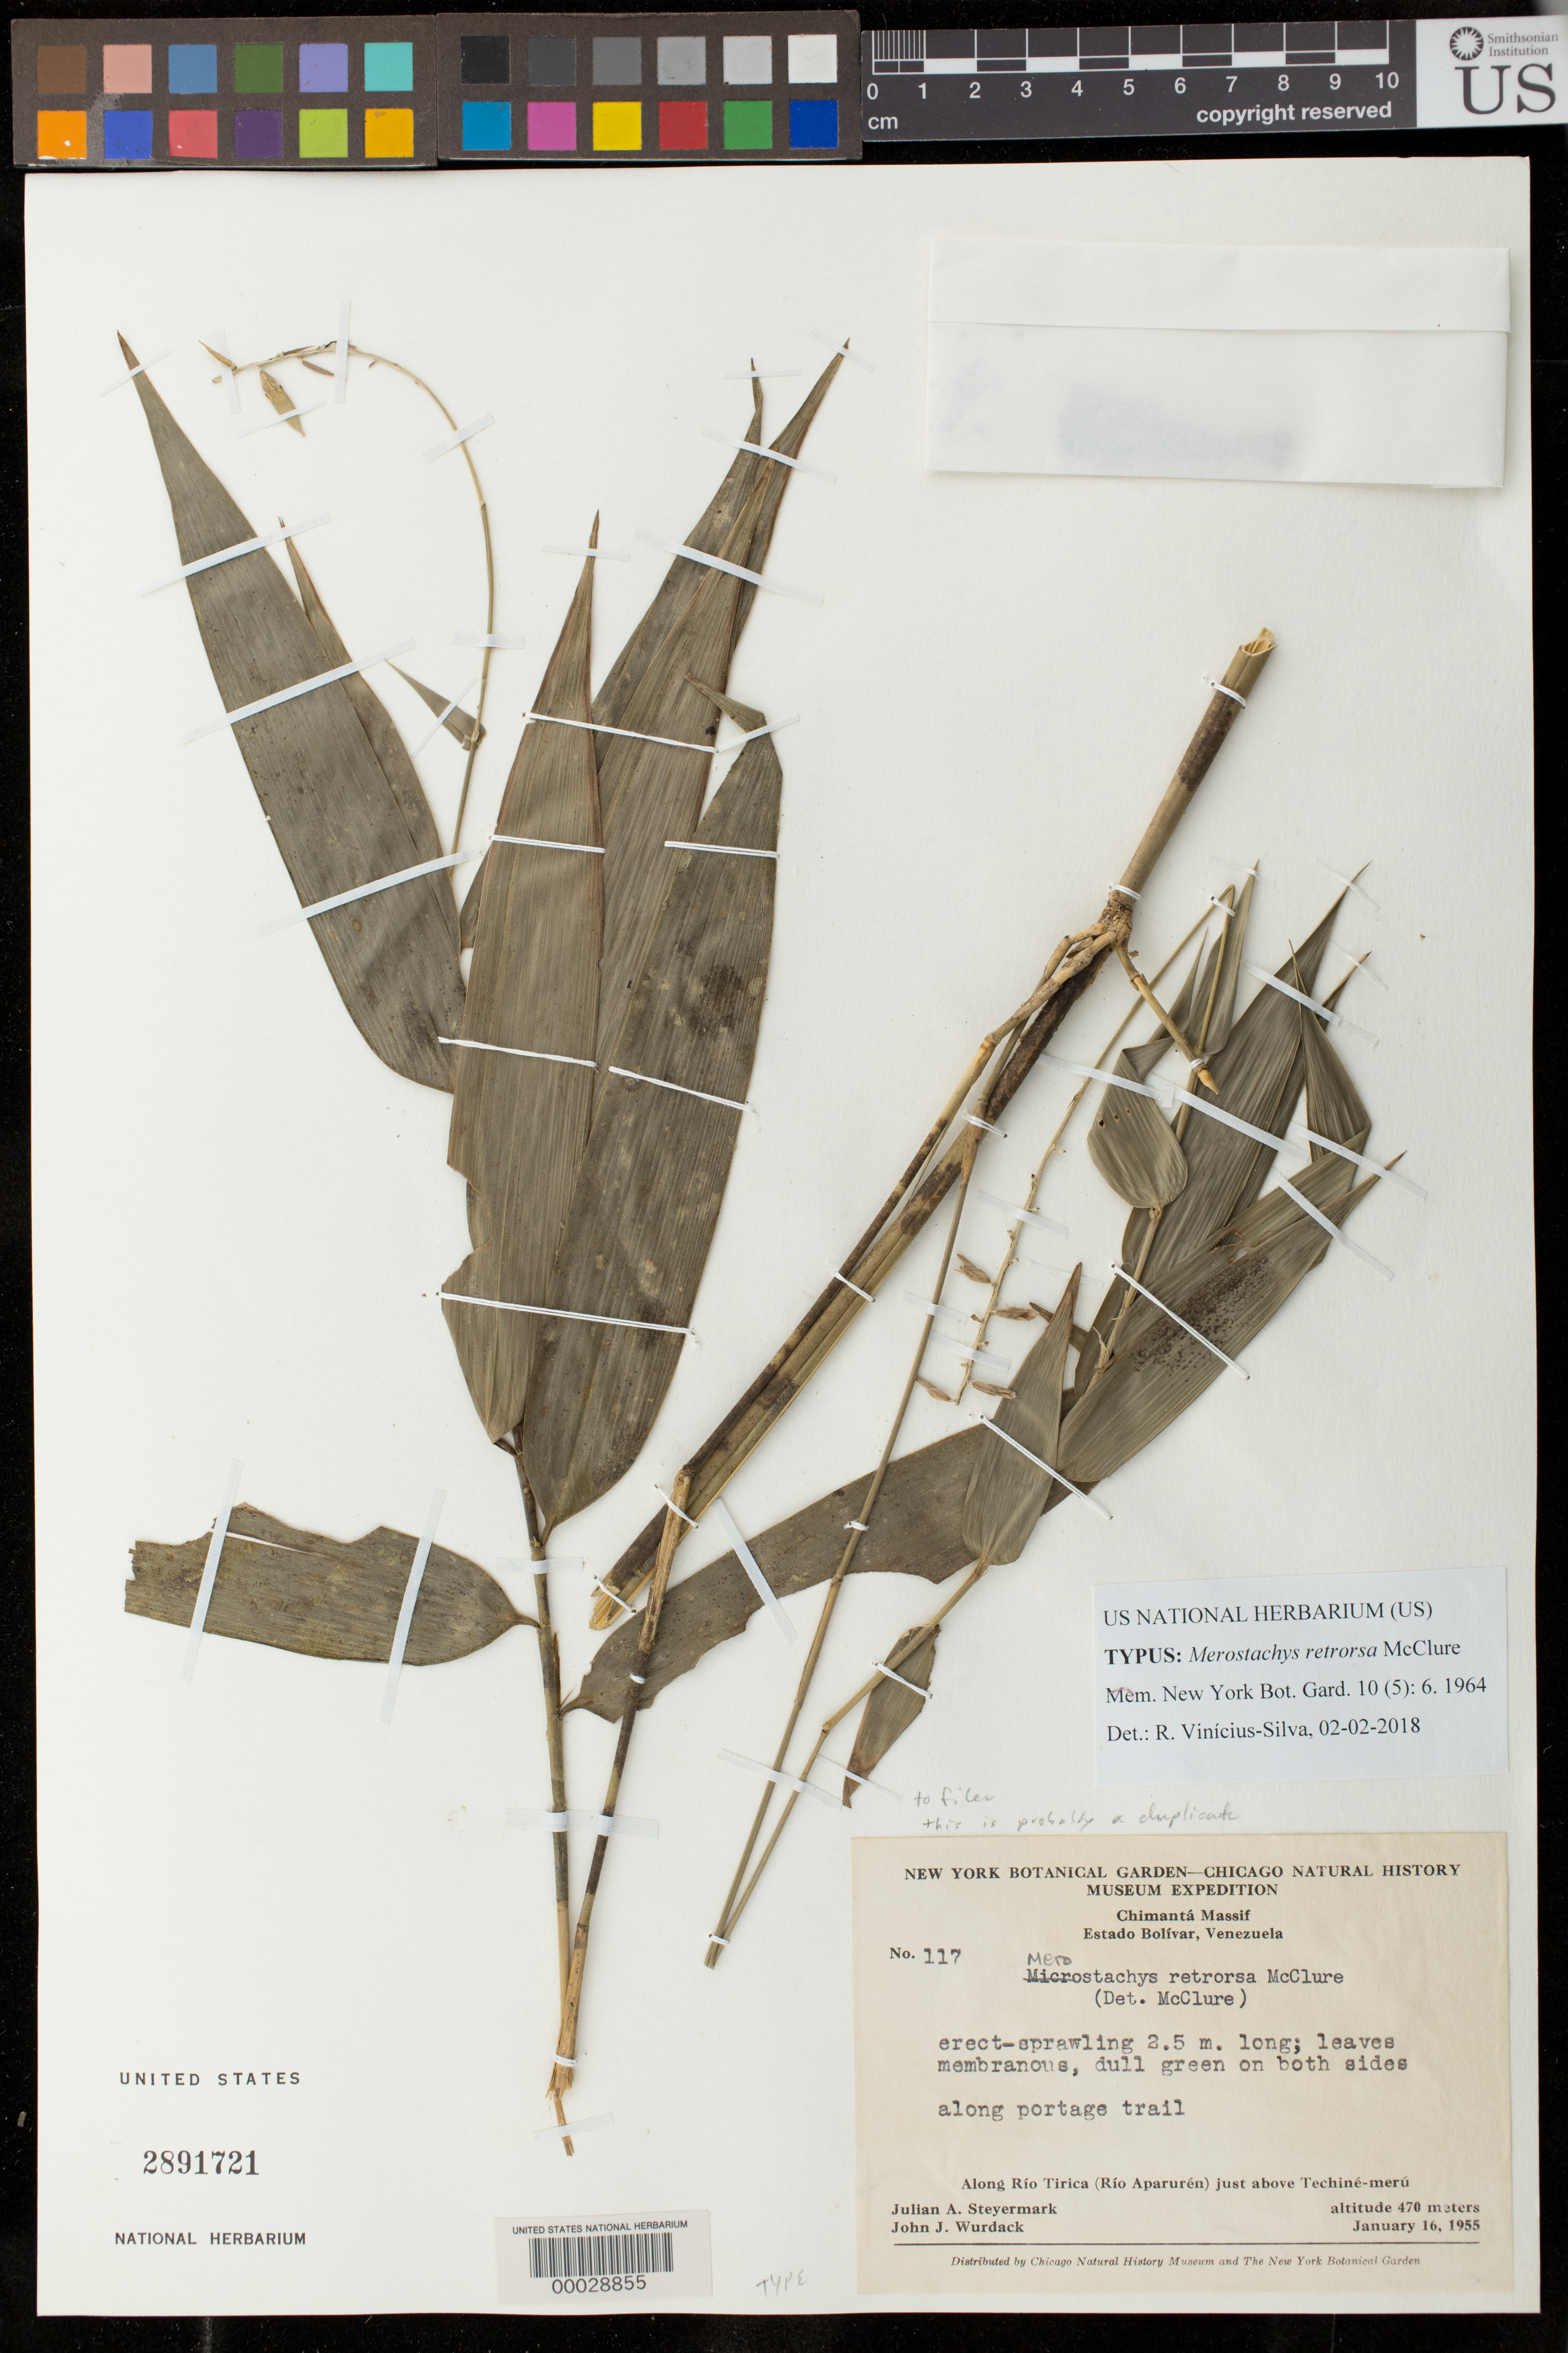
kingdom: Plantae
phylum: Tracheophyta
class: Liliopsida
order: Poales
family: Poaceae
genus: Merostachys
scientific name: Merostachys retrorsa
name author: McClure in Maguire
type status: Isotype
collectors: J. Steyermark & J. J. Wurdack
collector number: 117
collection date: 1955-01-16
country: Venezuela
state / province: Bolivar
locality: Chimantá Massif, Estado Bolívar. Along Río Tirica (Río Aparurén) above Techiné-merú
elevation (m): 470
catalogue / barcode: US 2891721